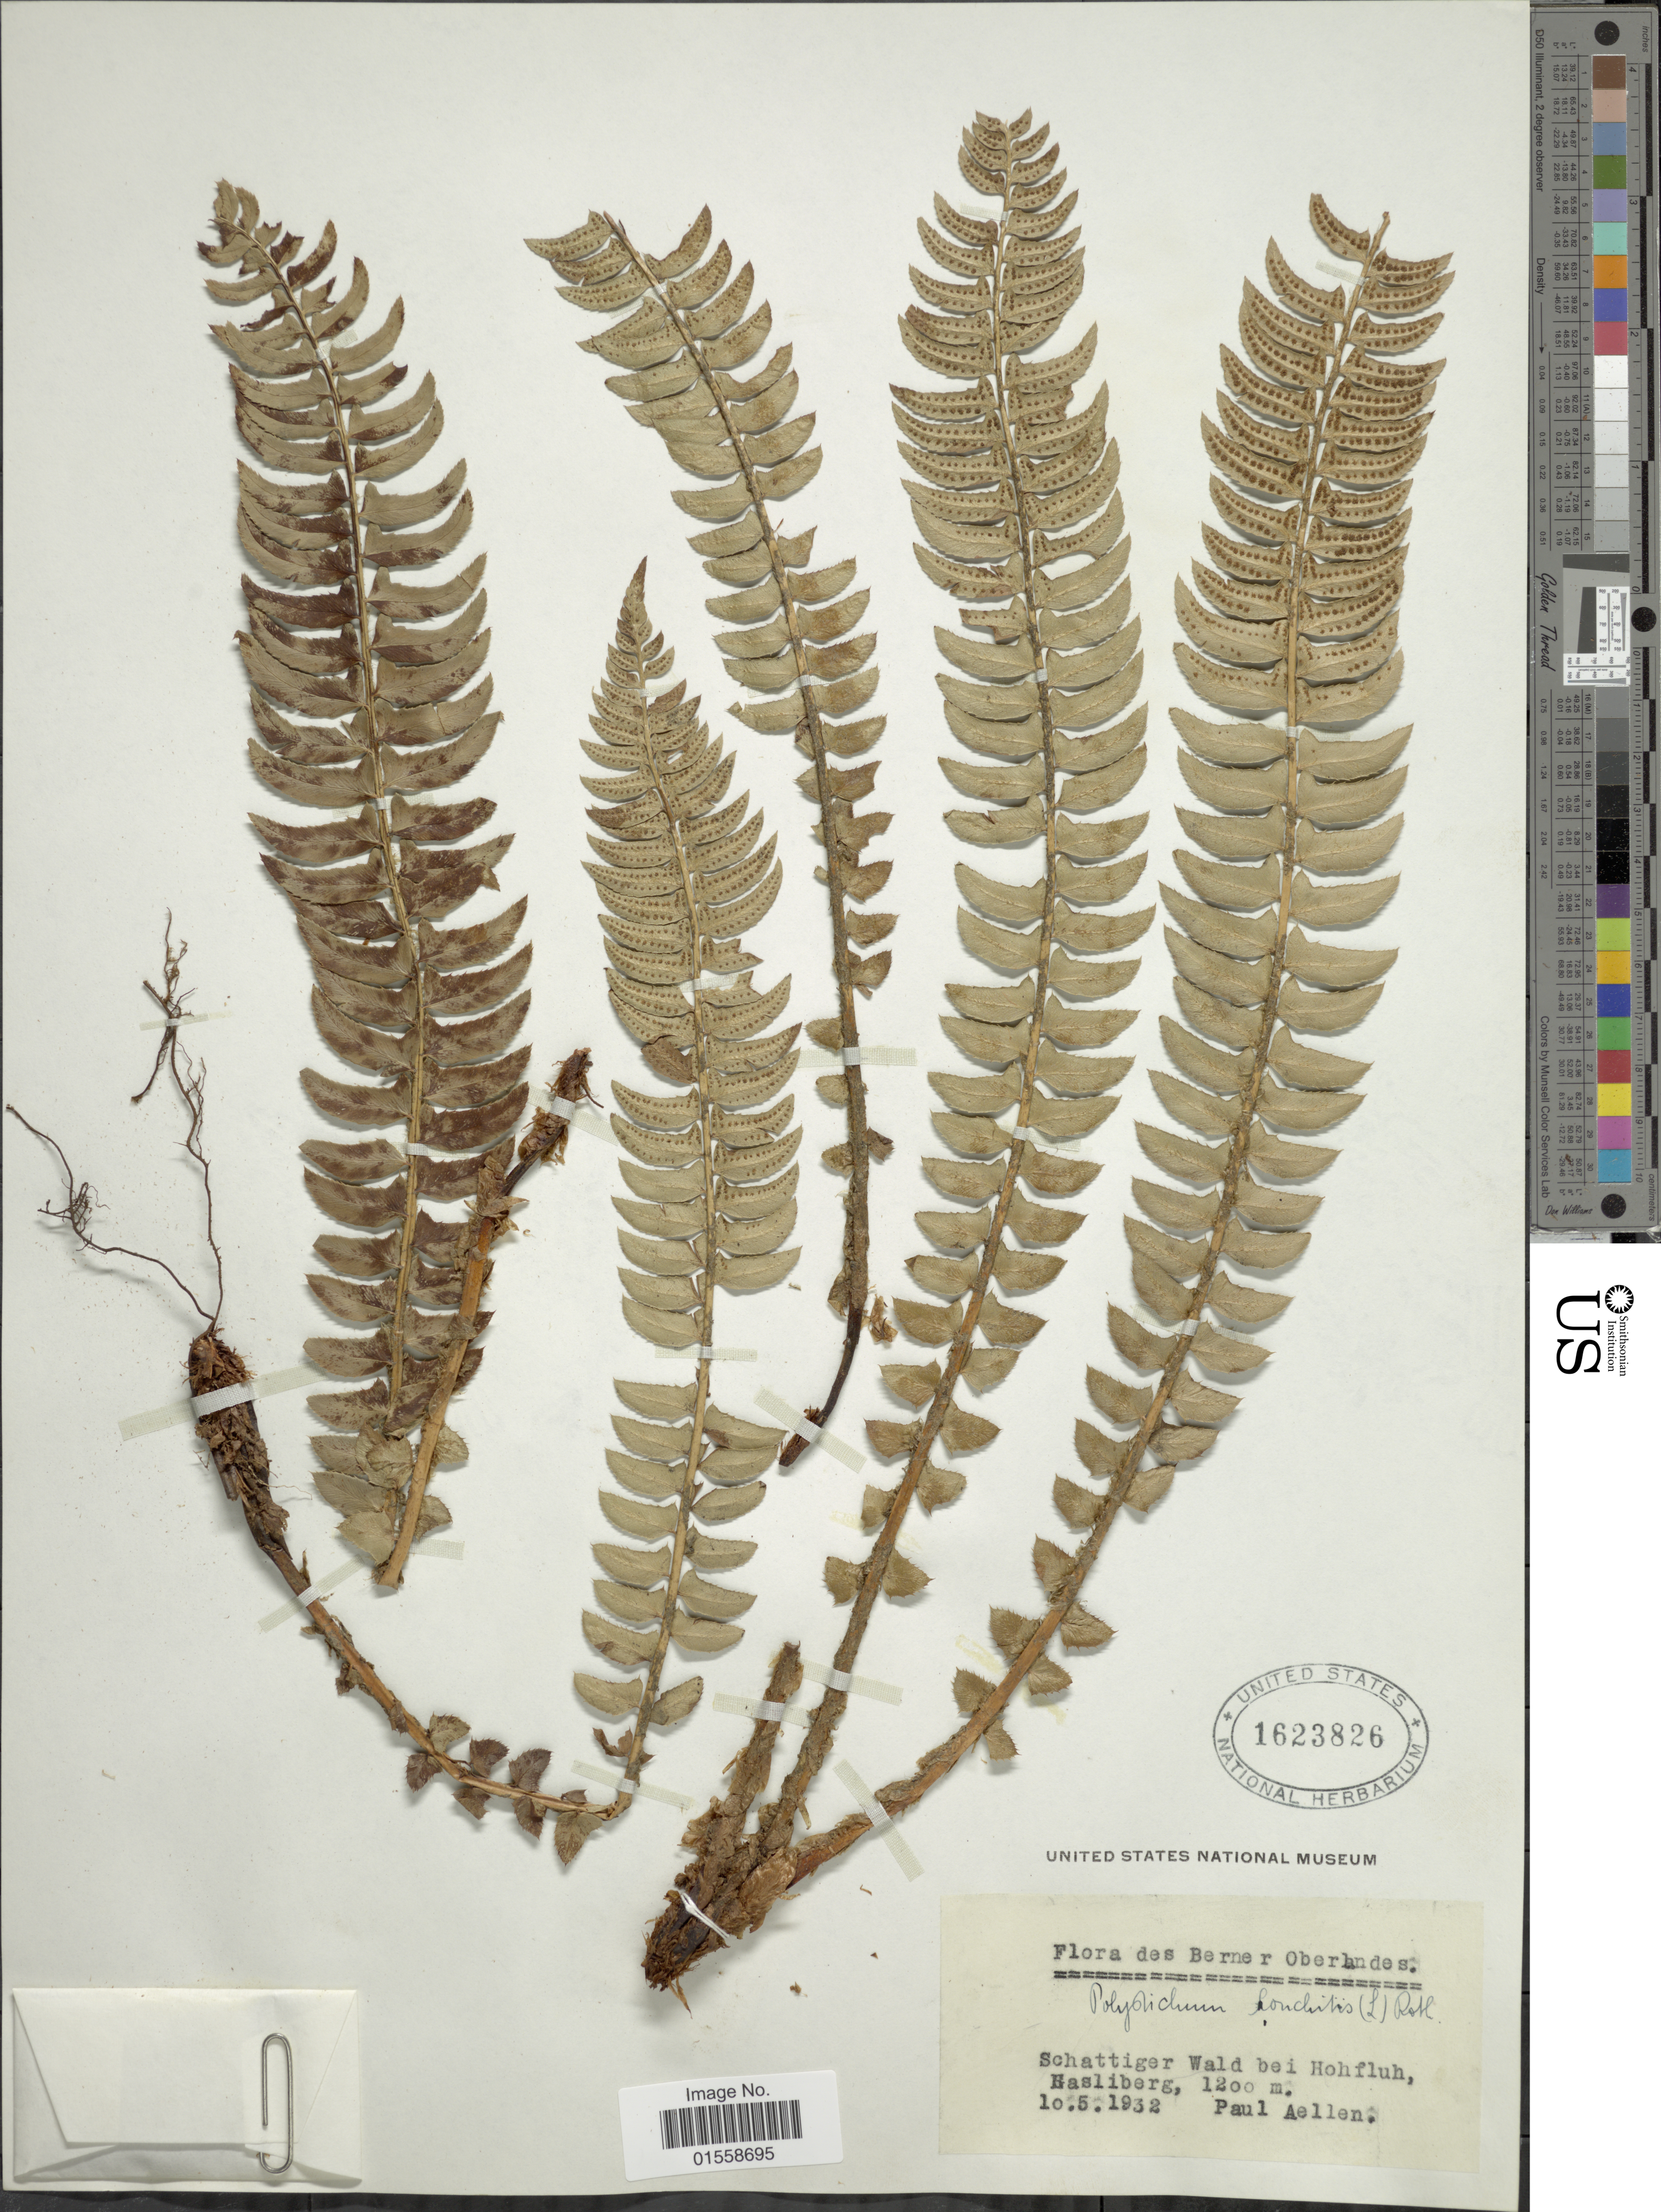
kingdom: Plantae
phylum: Tracheophyta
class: Polypodiopsida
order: Polypodiales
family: Dryopteridaceae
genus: Polystichum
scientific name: Polystichum lonchitis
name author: (Roth) L.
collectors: P. Aellen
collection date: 1932-05-10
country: Switzerland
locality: Berner Oberlandes, Schattiger Wald bei Hohfluh, Hasliberg.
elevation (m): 1200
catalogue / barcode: US 1623826